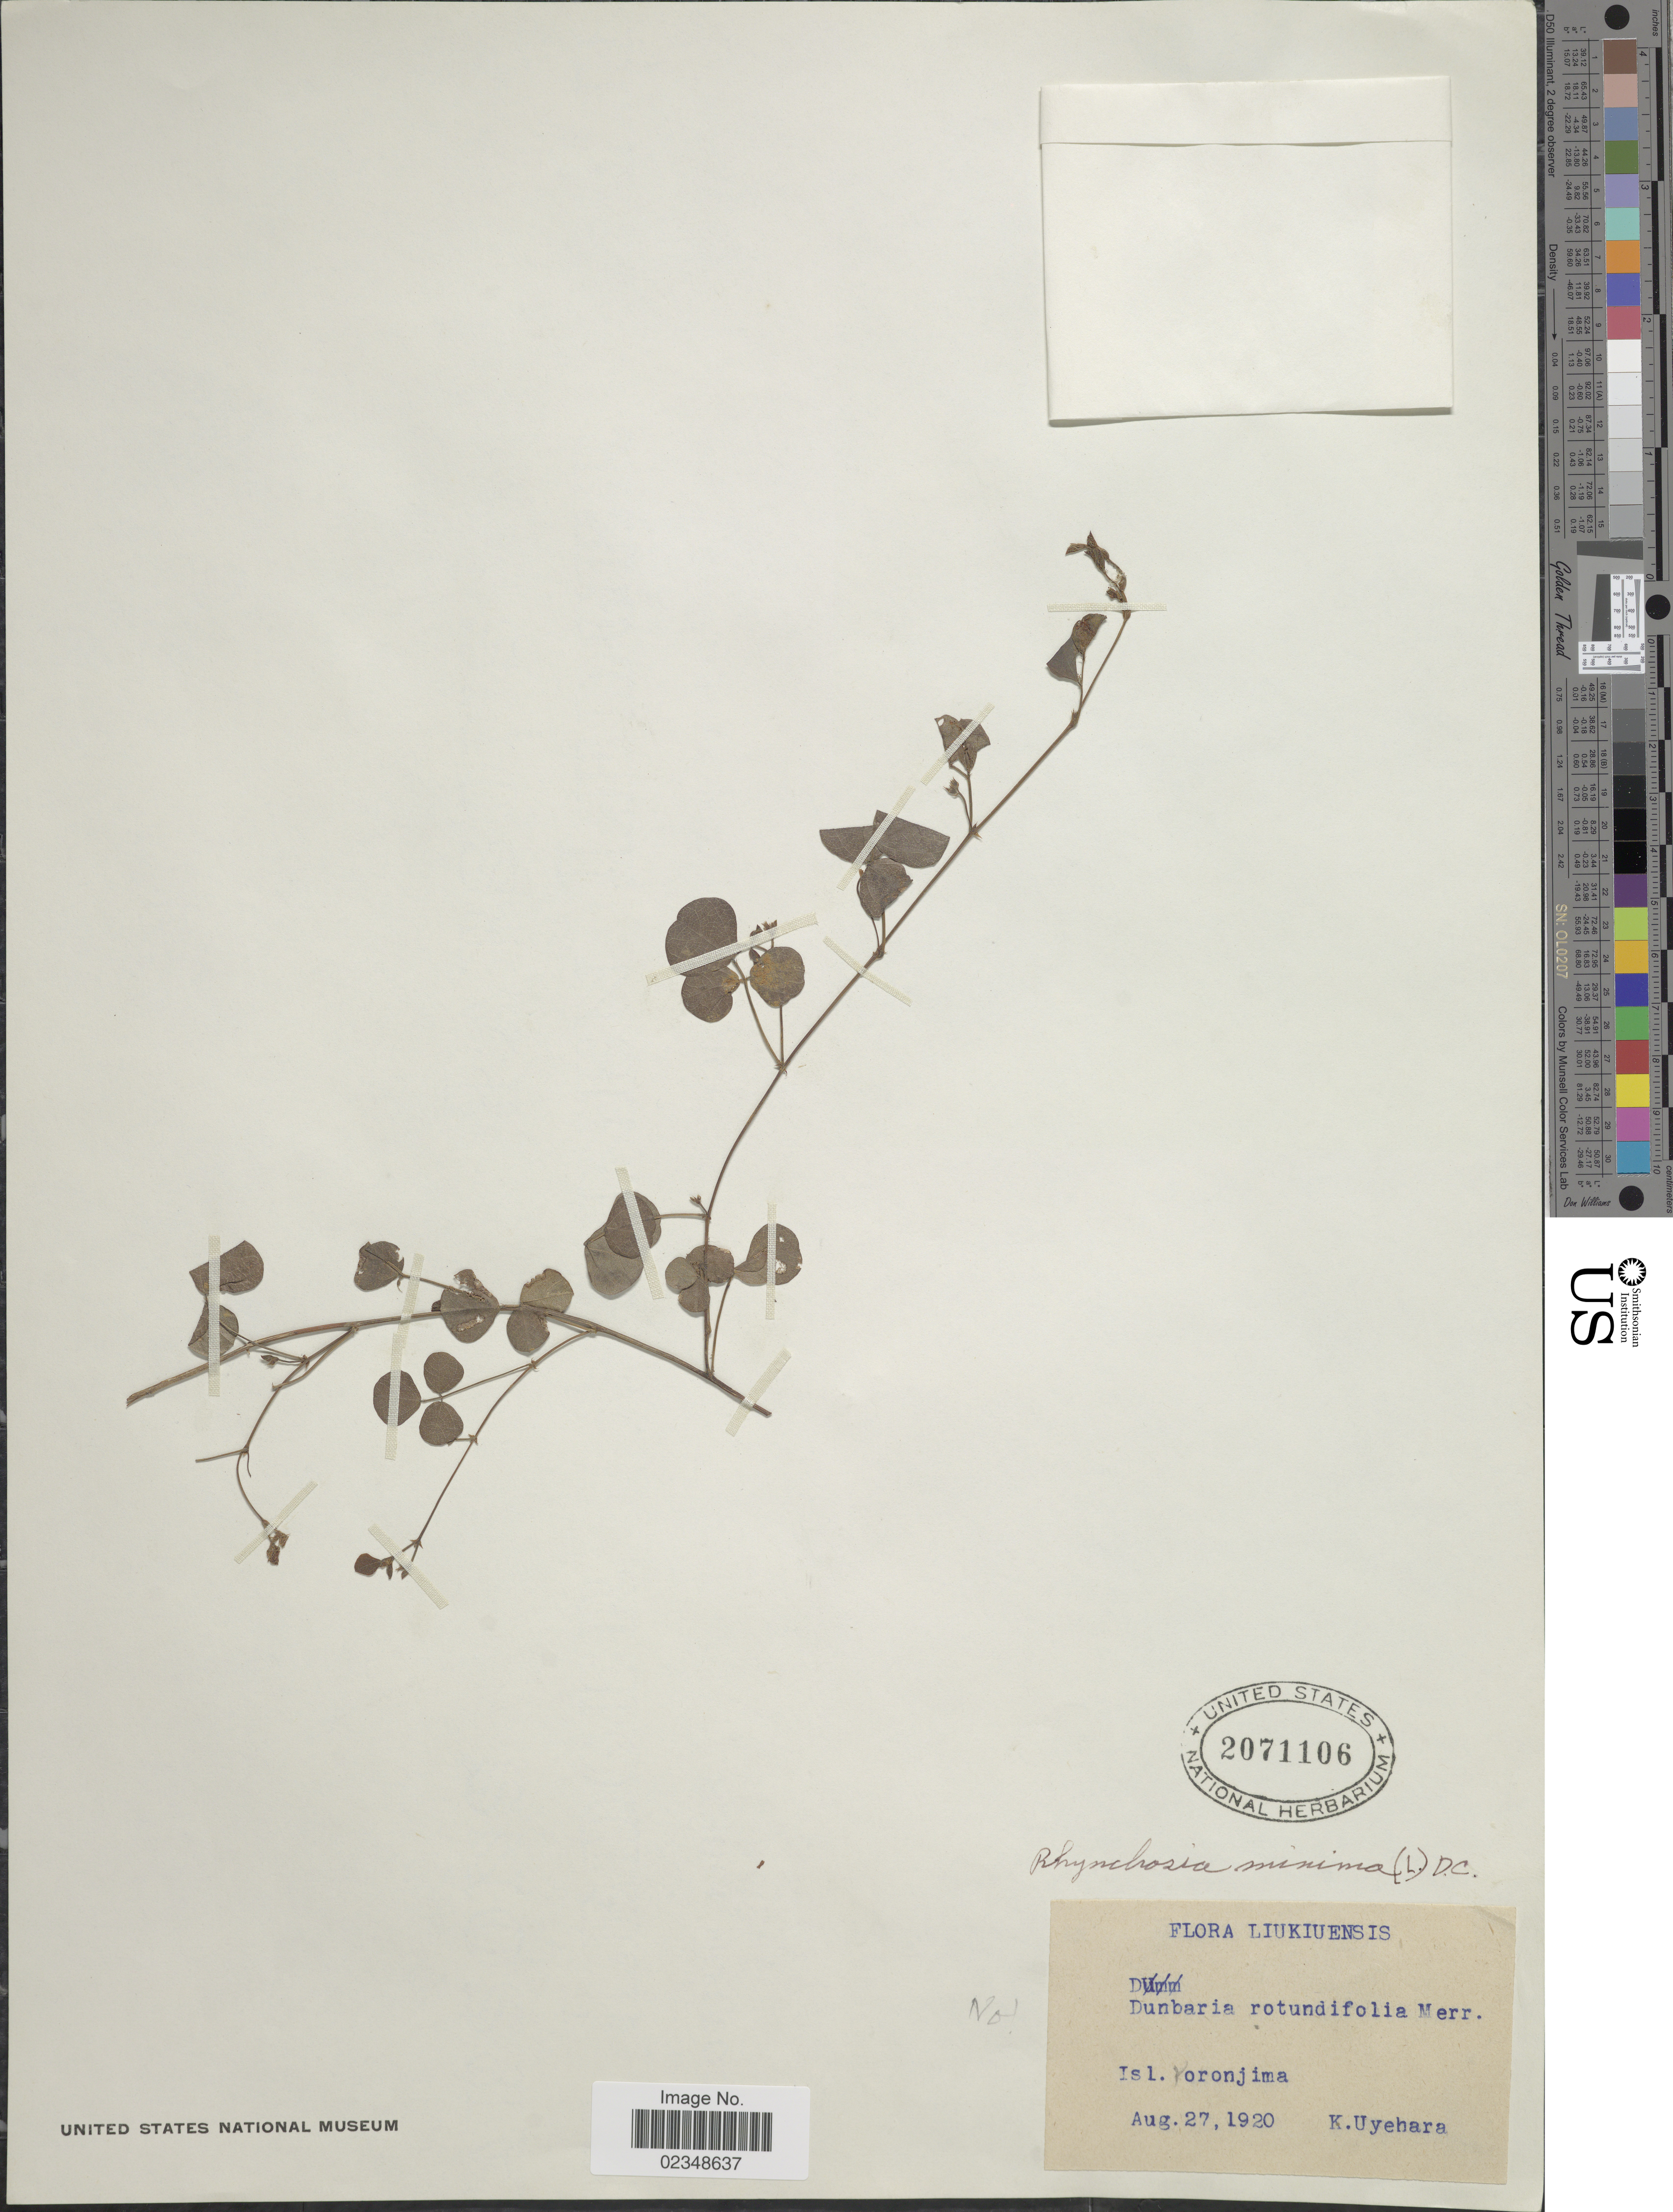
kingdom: Plantae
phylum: Tracheophyta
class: Magnoliopsida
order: Fabales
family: Fabaceae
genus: Rhynchosia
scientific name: Rhynchosia minima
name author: (L.) DC.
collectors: K. Uyehara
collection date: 1920-08-27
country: Japan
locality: Isl. Yoronjima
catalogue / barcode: US 2071106